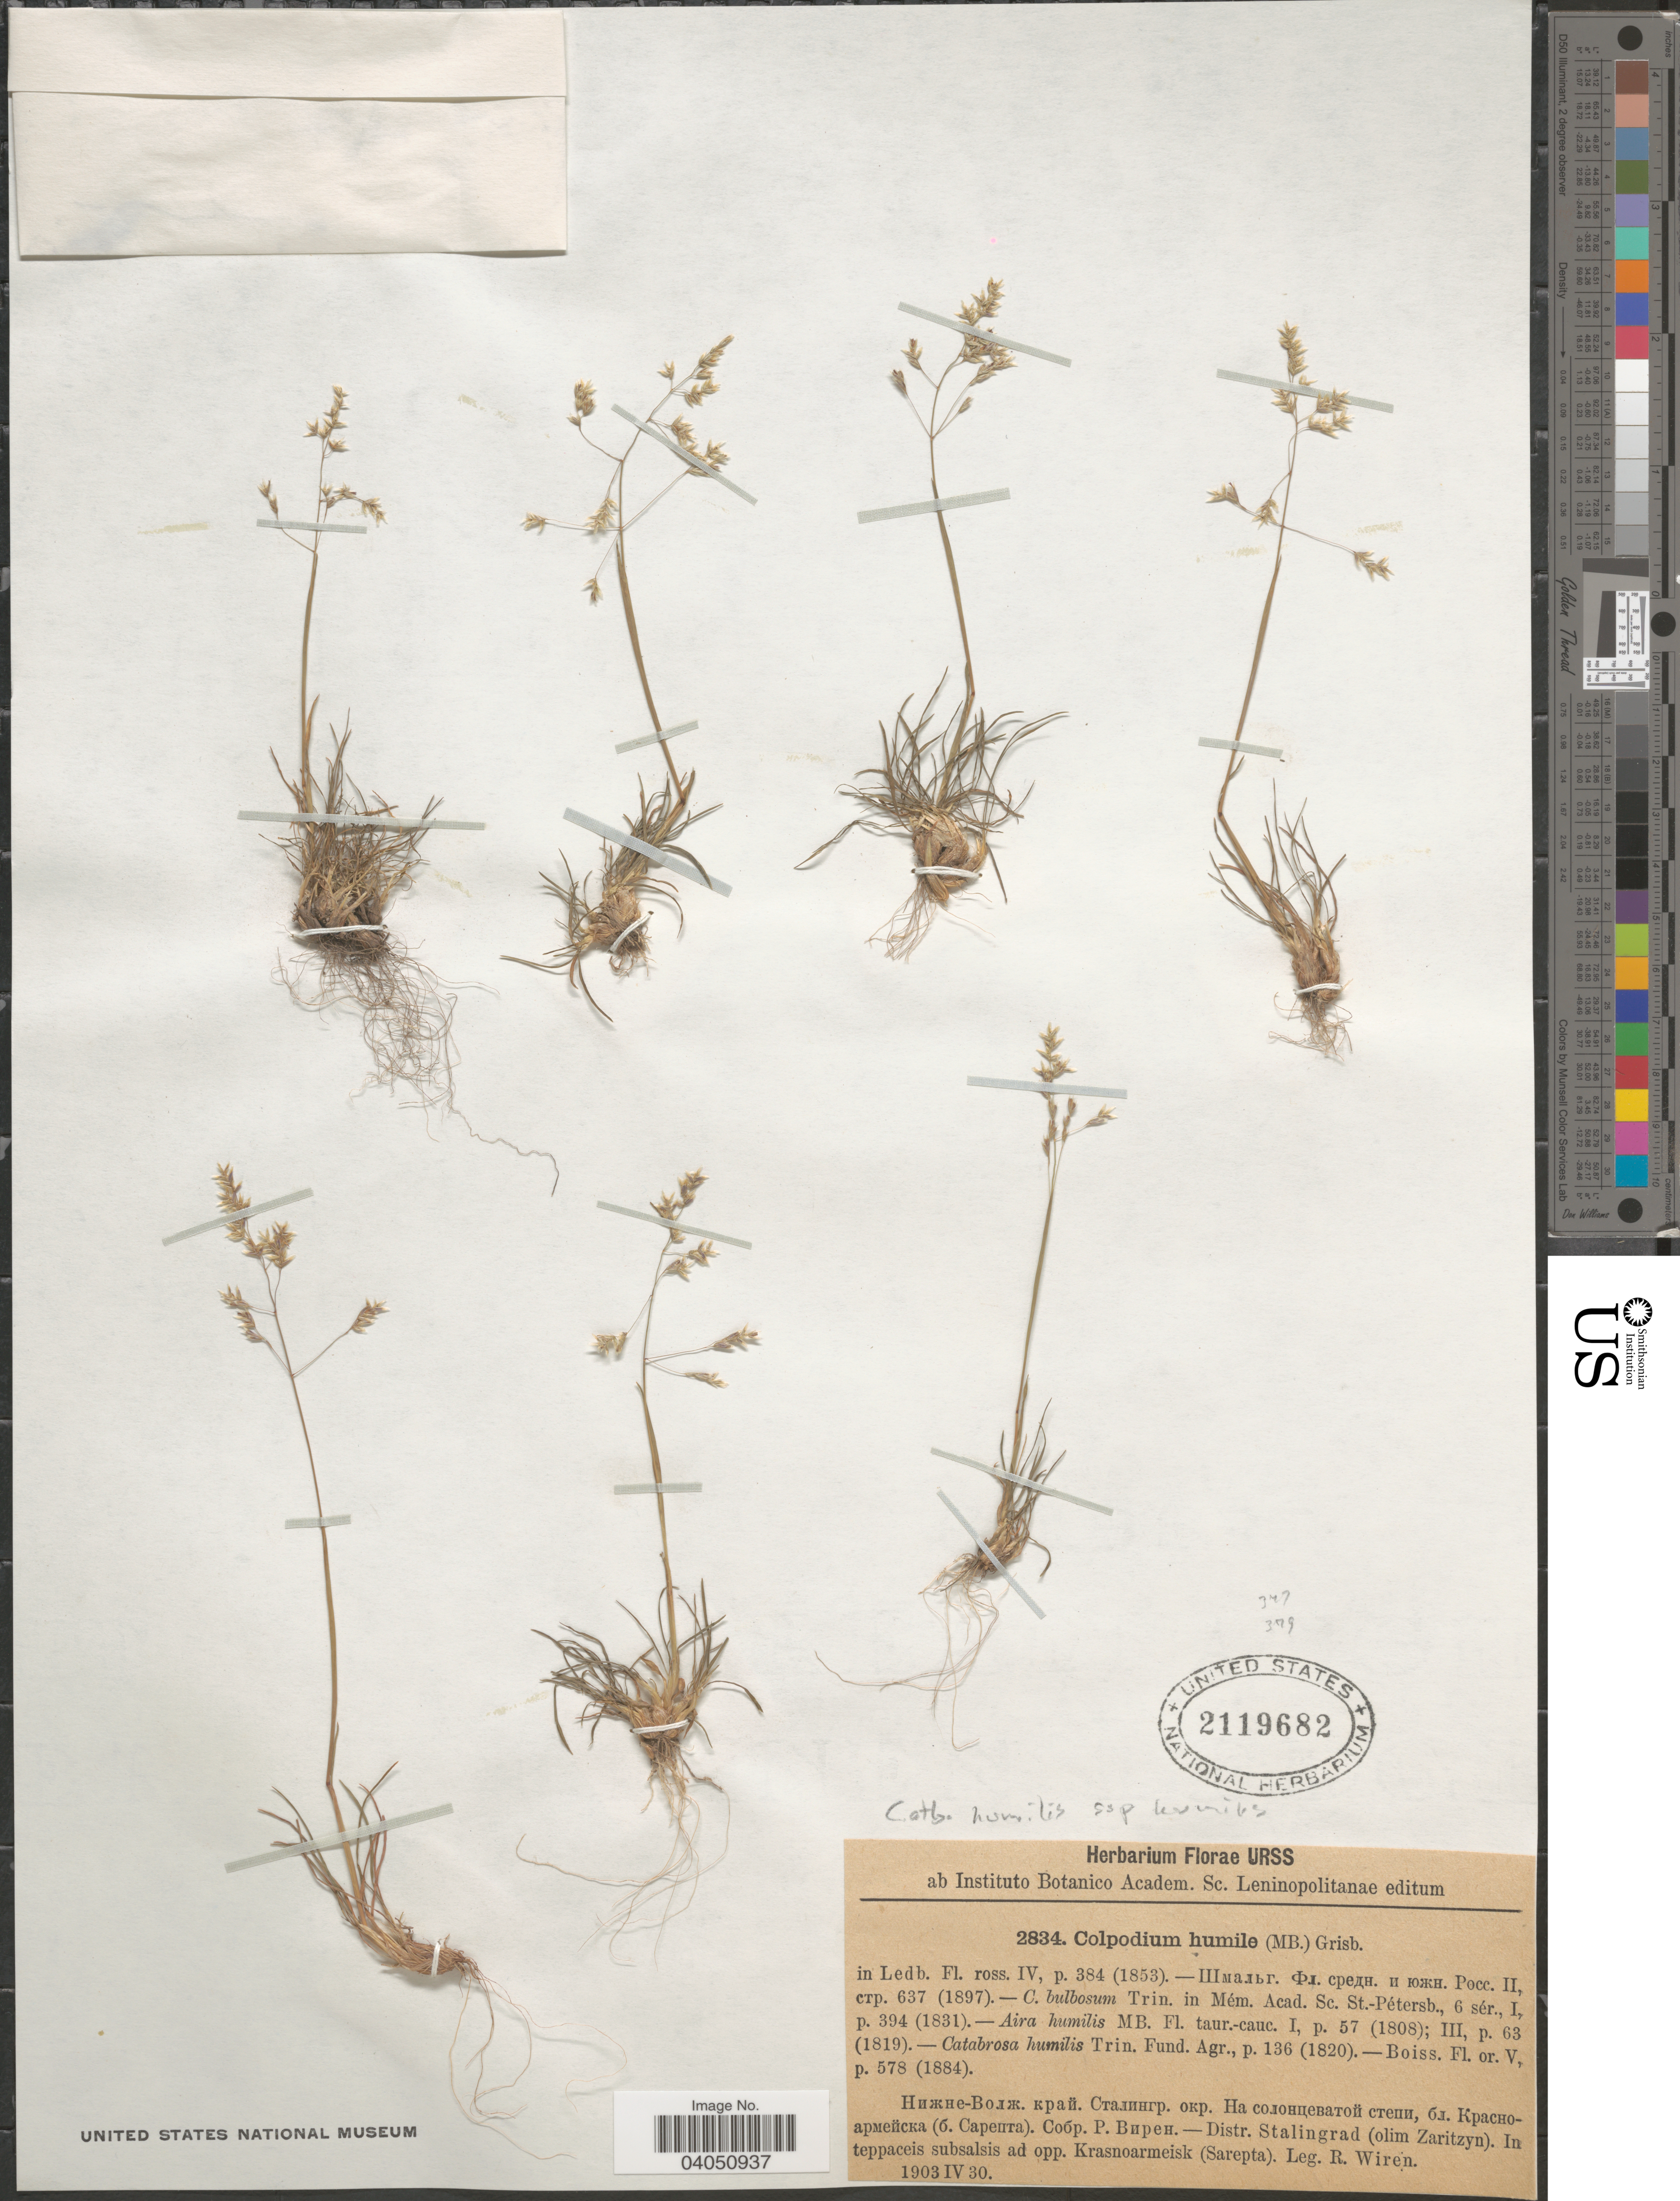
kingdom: Plantae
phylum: Tracheophyta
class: Liliopsida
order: Poales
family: Poaceae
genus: Catabrosella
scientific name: Catabrosella humilis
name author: (M. Bieb.) Tzvelev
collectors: R. Wiren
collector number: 2834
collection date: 1903-04-30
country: Russian Federation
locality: Distr. Stalingrad (olin Zaritzyn). In teppaceis subsalsis ad opp. Krasnoarmeisk (Sarepta).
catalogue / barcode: US 2119682